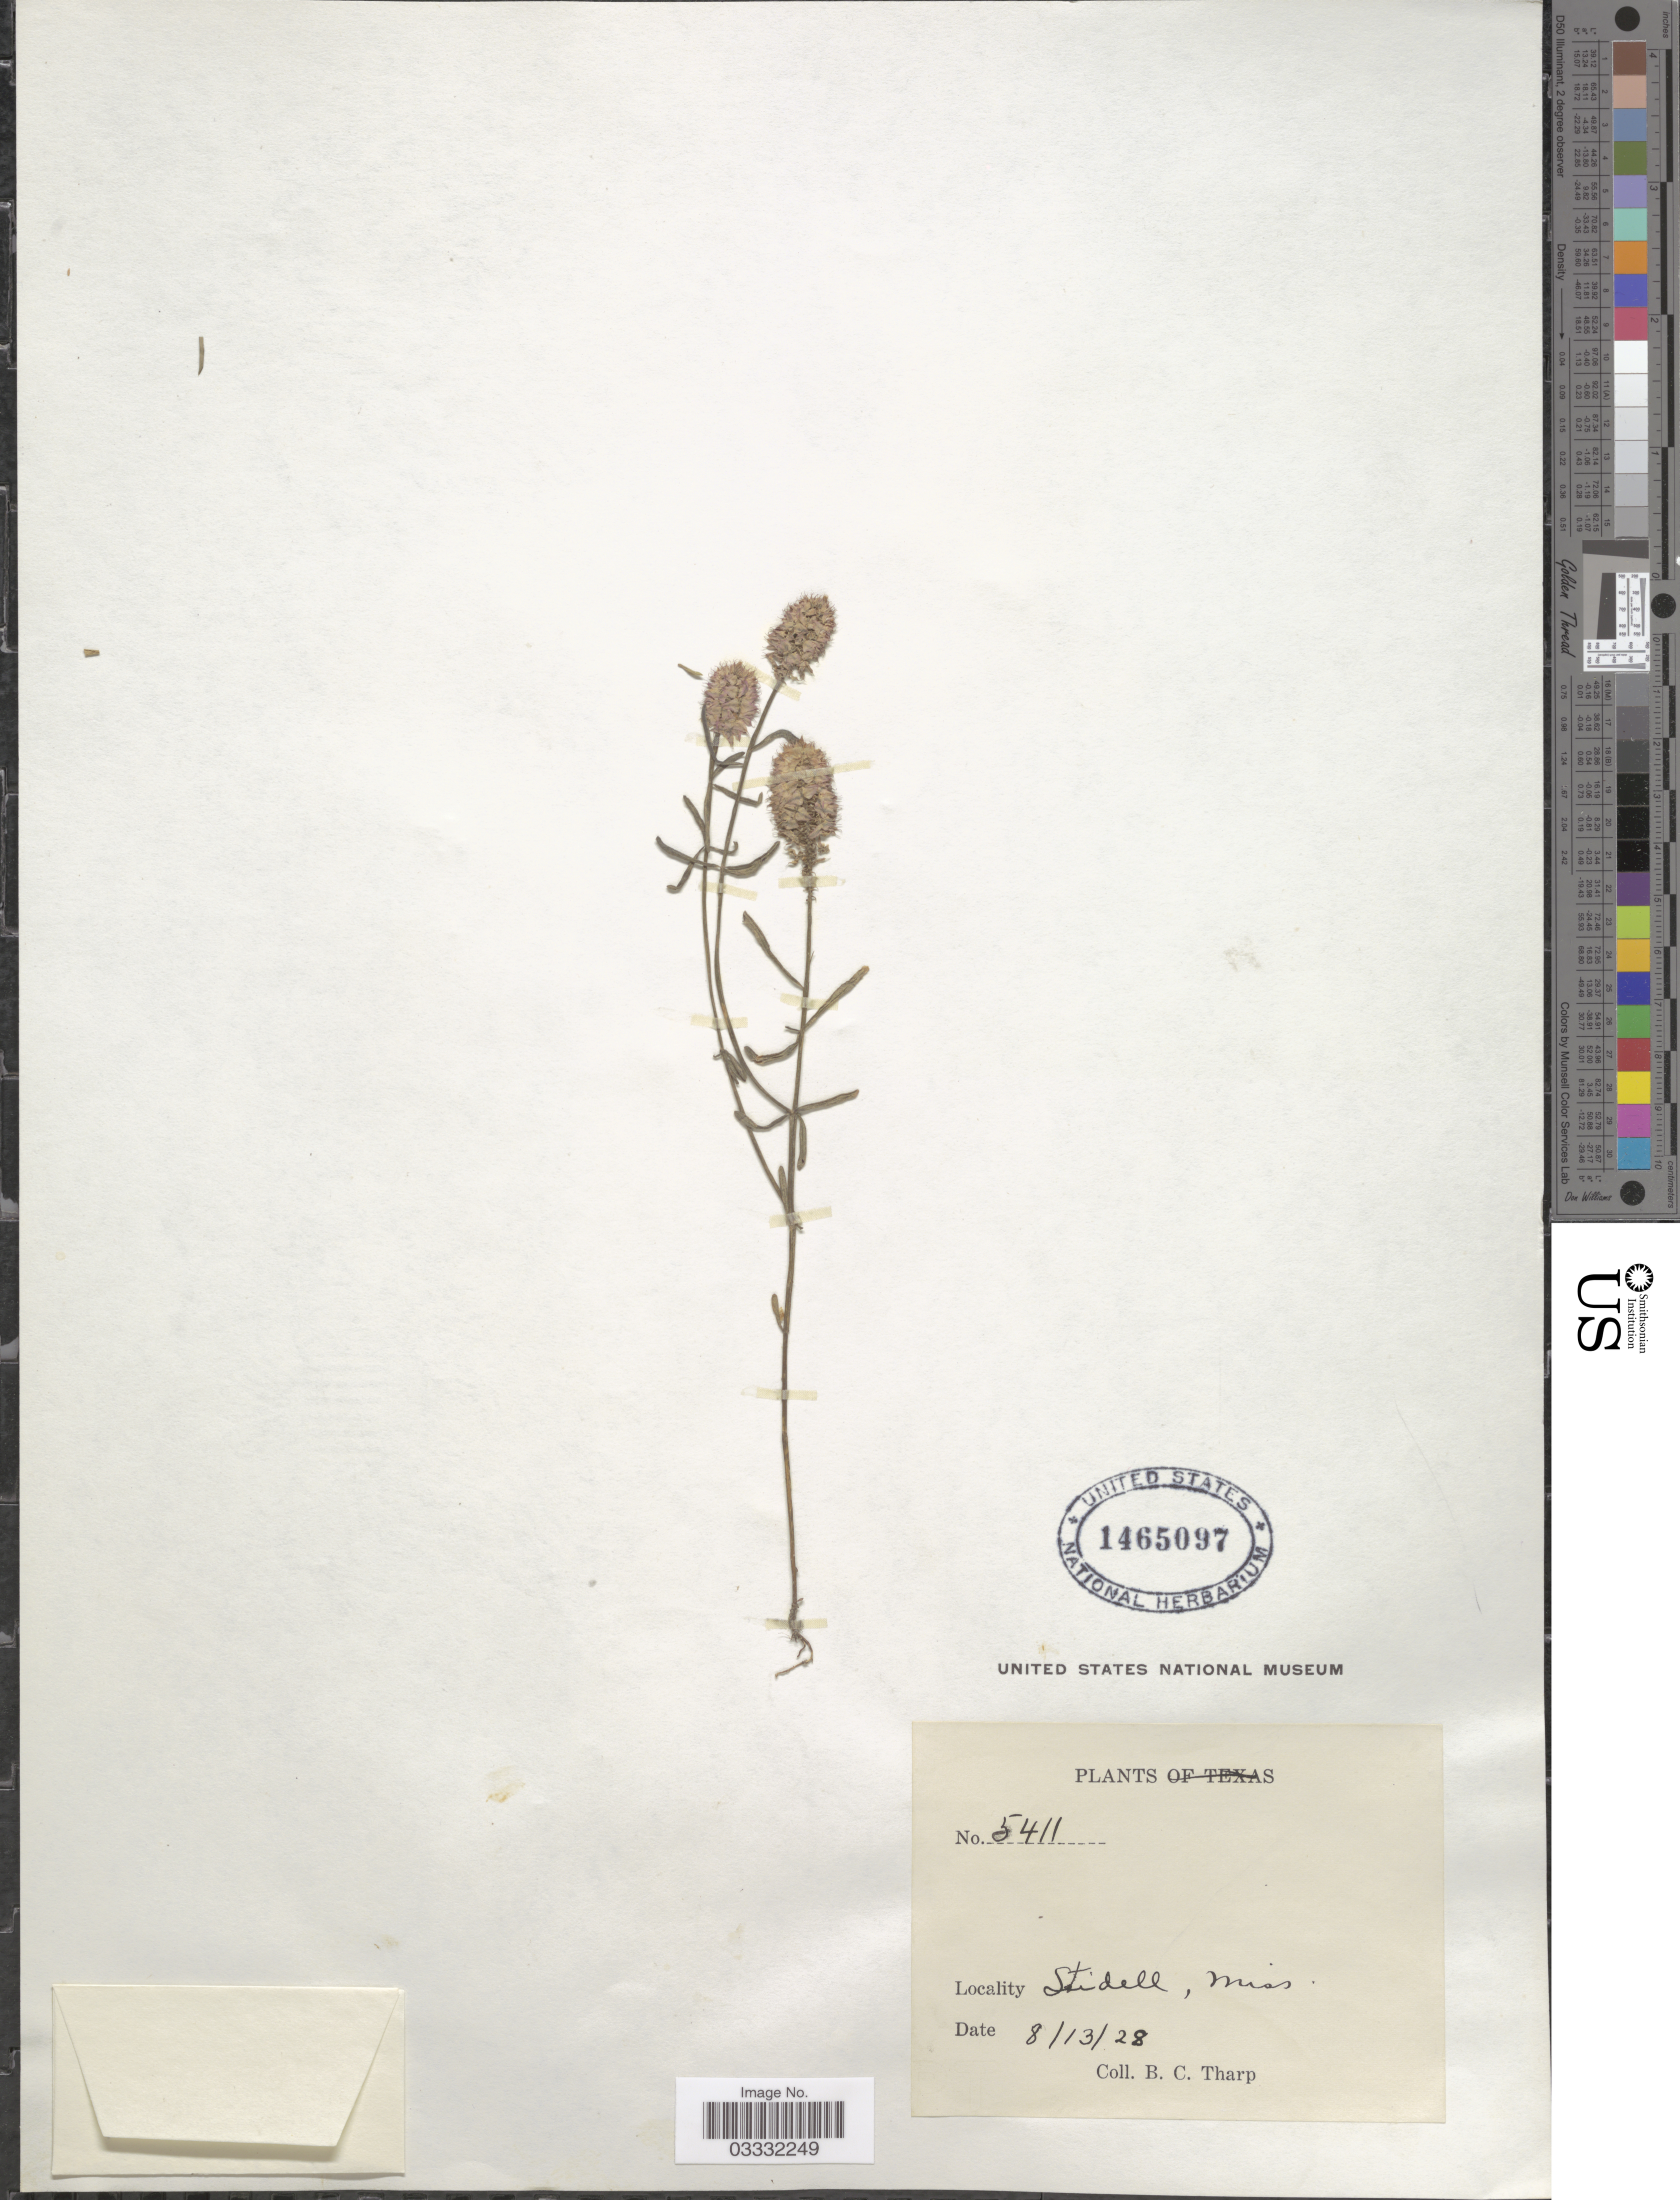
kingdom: Plantae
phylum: Tracheophyta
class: Magnoliopsida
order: Fabales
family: Polygalaceae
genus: Polygala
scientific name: Polygala sp.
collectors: B. C. Tharp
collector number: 5411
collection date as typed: Transcribed d/m/y: 13/8/28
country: United States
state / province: Louisiana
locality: Slidell.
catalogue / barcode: US 1465097